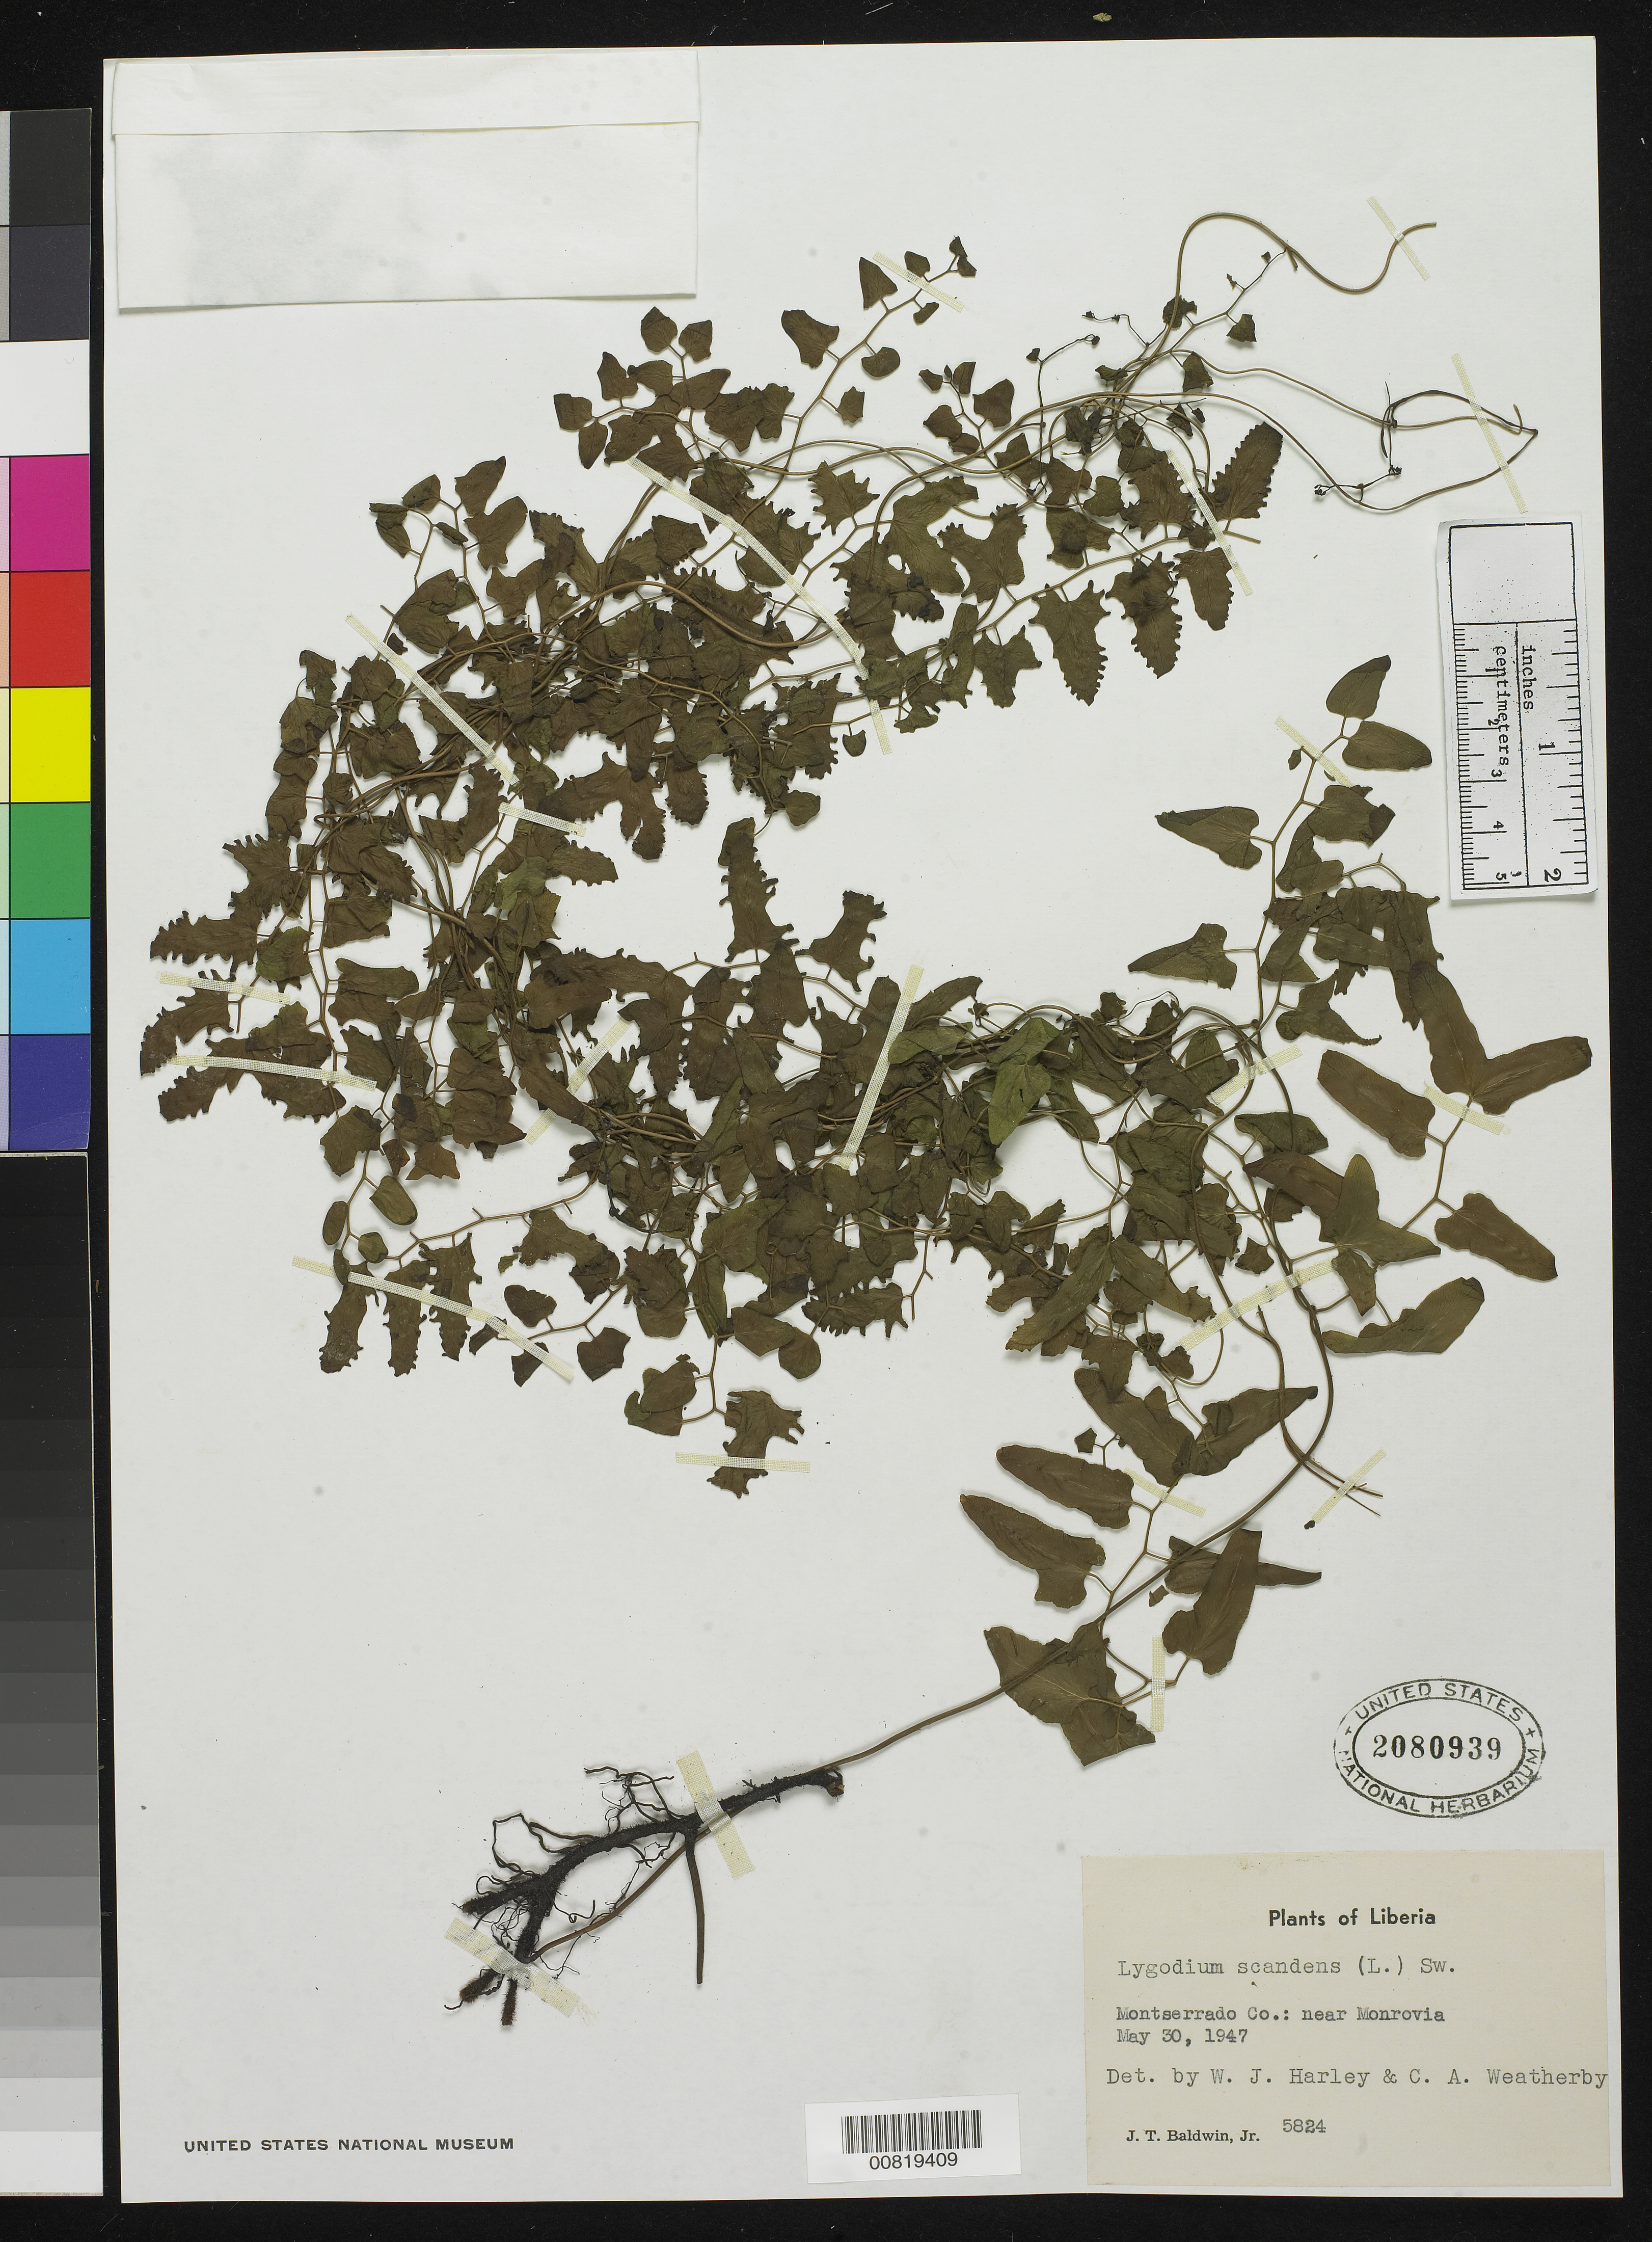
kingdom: Plantae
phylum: Tracheophyta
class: Polypodiopsida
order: Schizaeales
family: Lygodiaceae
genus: Lygodium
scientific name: Lygodium microphyllum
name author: (Cav.) R. Br.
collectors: J. T. Baldwin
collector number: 5824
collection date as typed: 30 May 1947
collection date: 1947-05-30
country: Liberia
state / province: Montserrado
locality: near Monrovia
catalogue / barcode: US 2080939